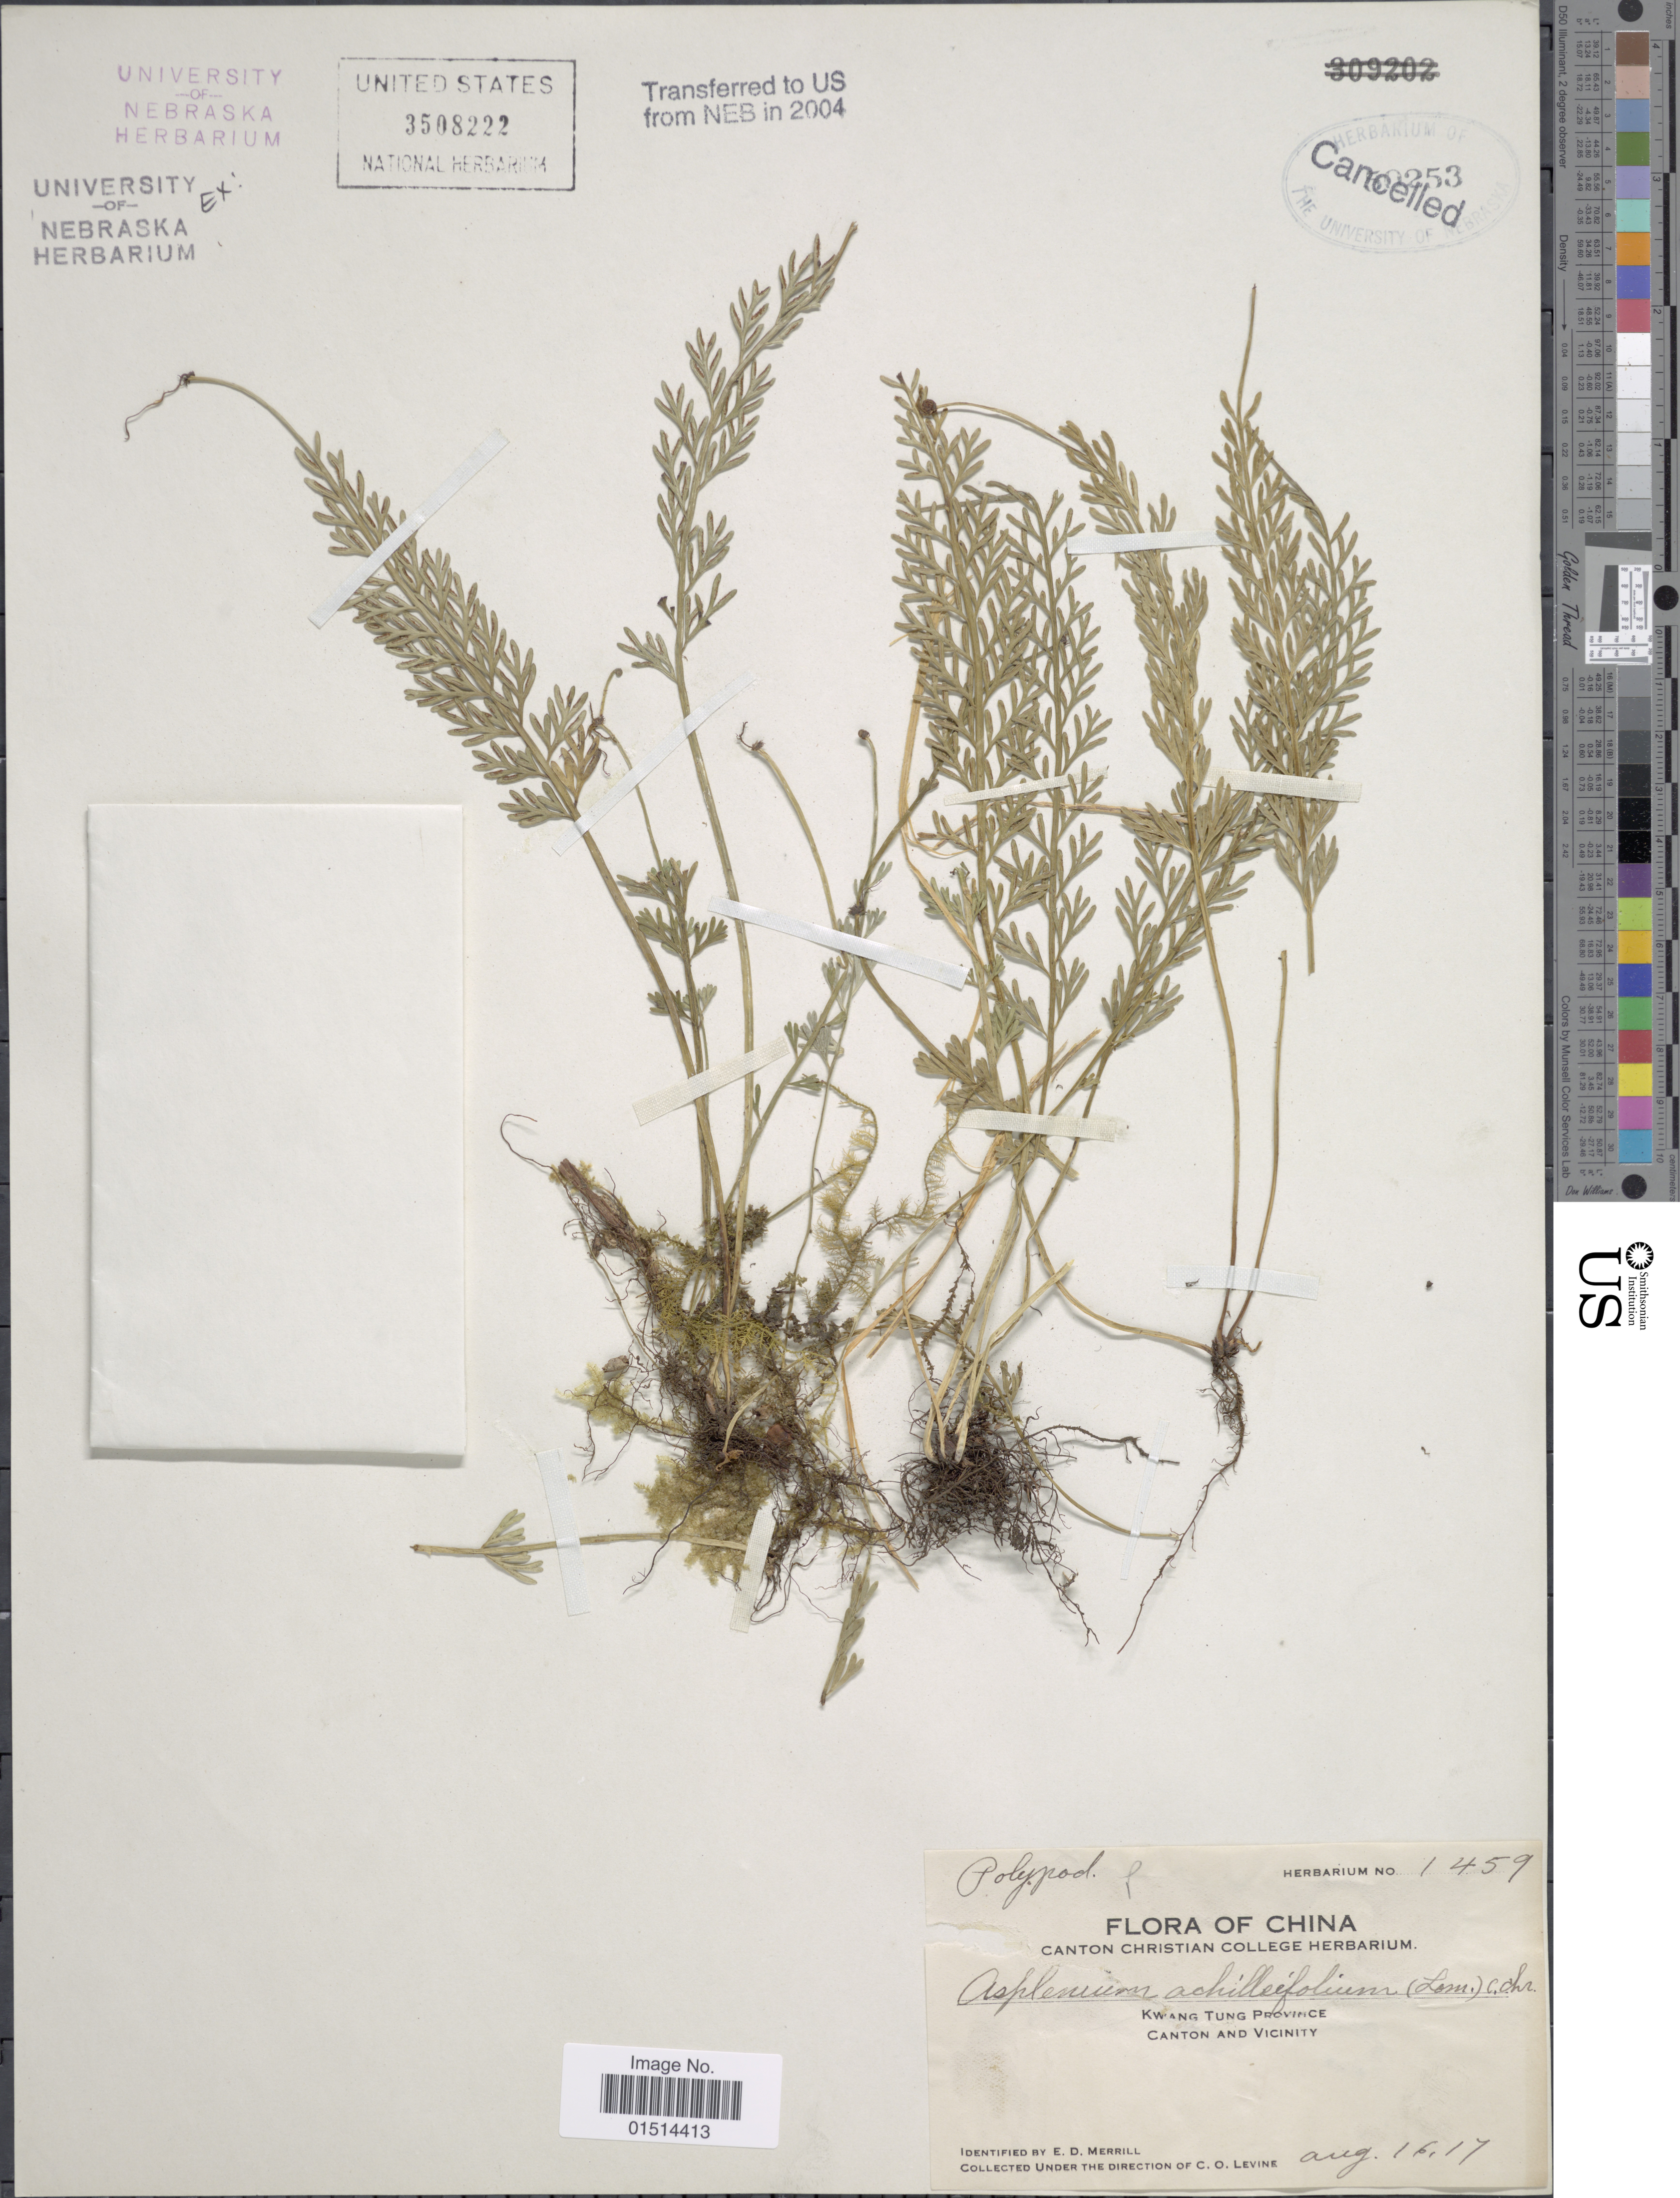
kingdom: Plantae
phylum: Tracheophyta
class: Polypodiopsida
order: Polypodiales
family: Aspleniaceae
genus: Asplenium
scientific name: Asplenium achilleifolium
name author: (M. Martens & Galeotti) Liebm.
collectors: C. O. Levine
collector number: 1459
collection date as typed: Transcribed d/m/y: 16/8/17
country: China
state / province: Guangdong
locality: Kwang Tung Province, Canton and Vicinity